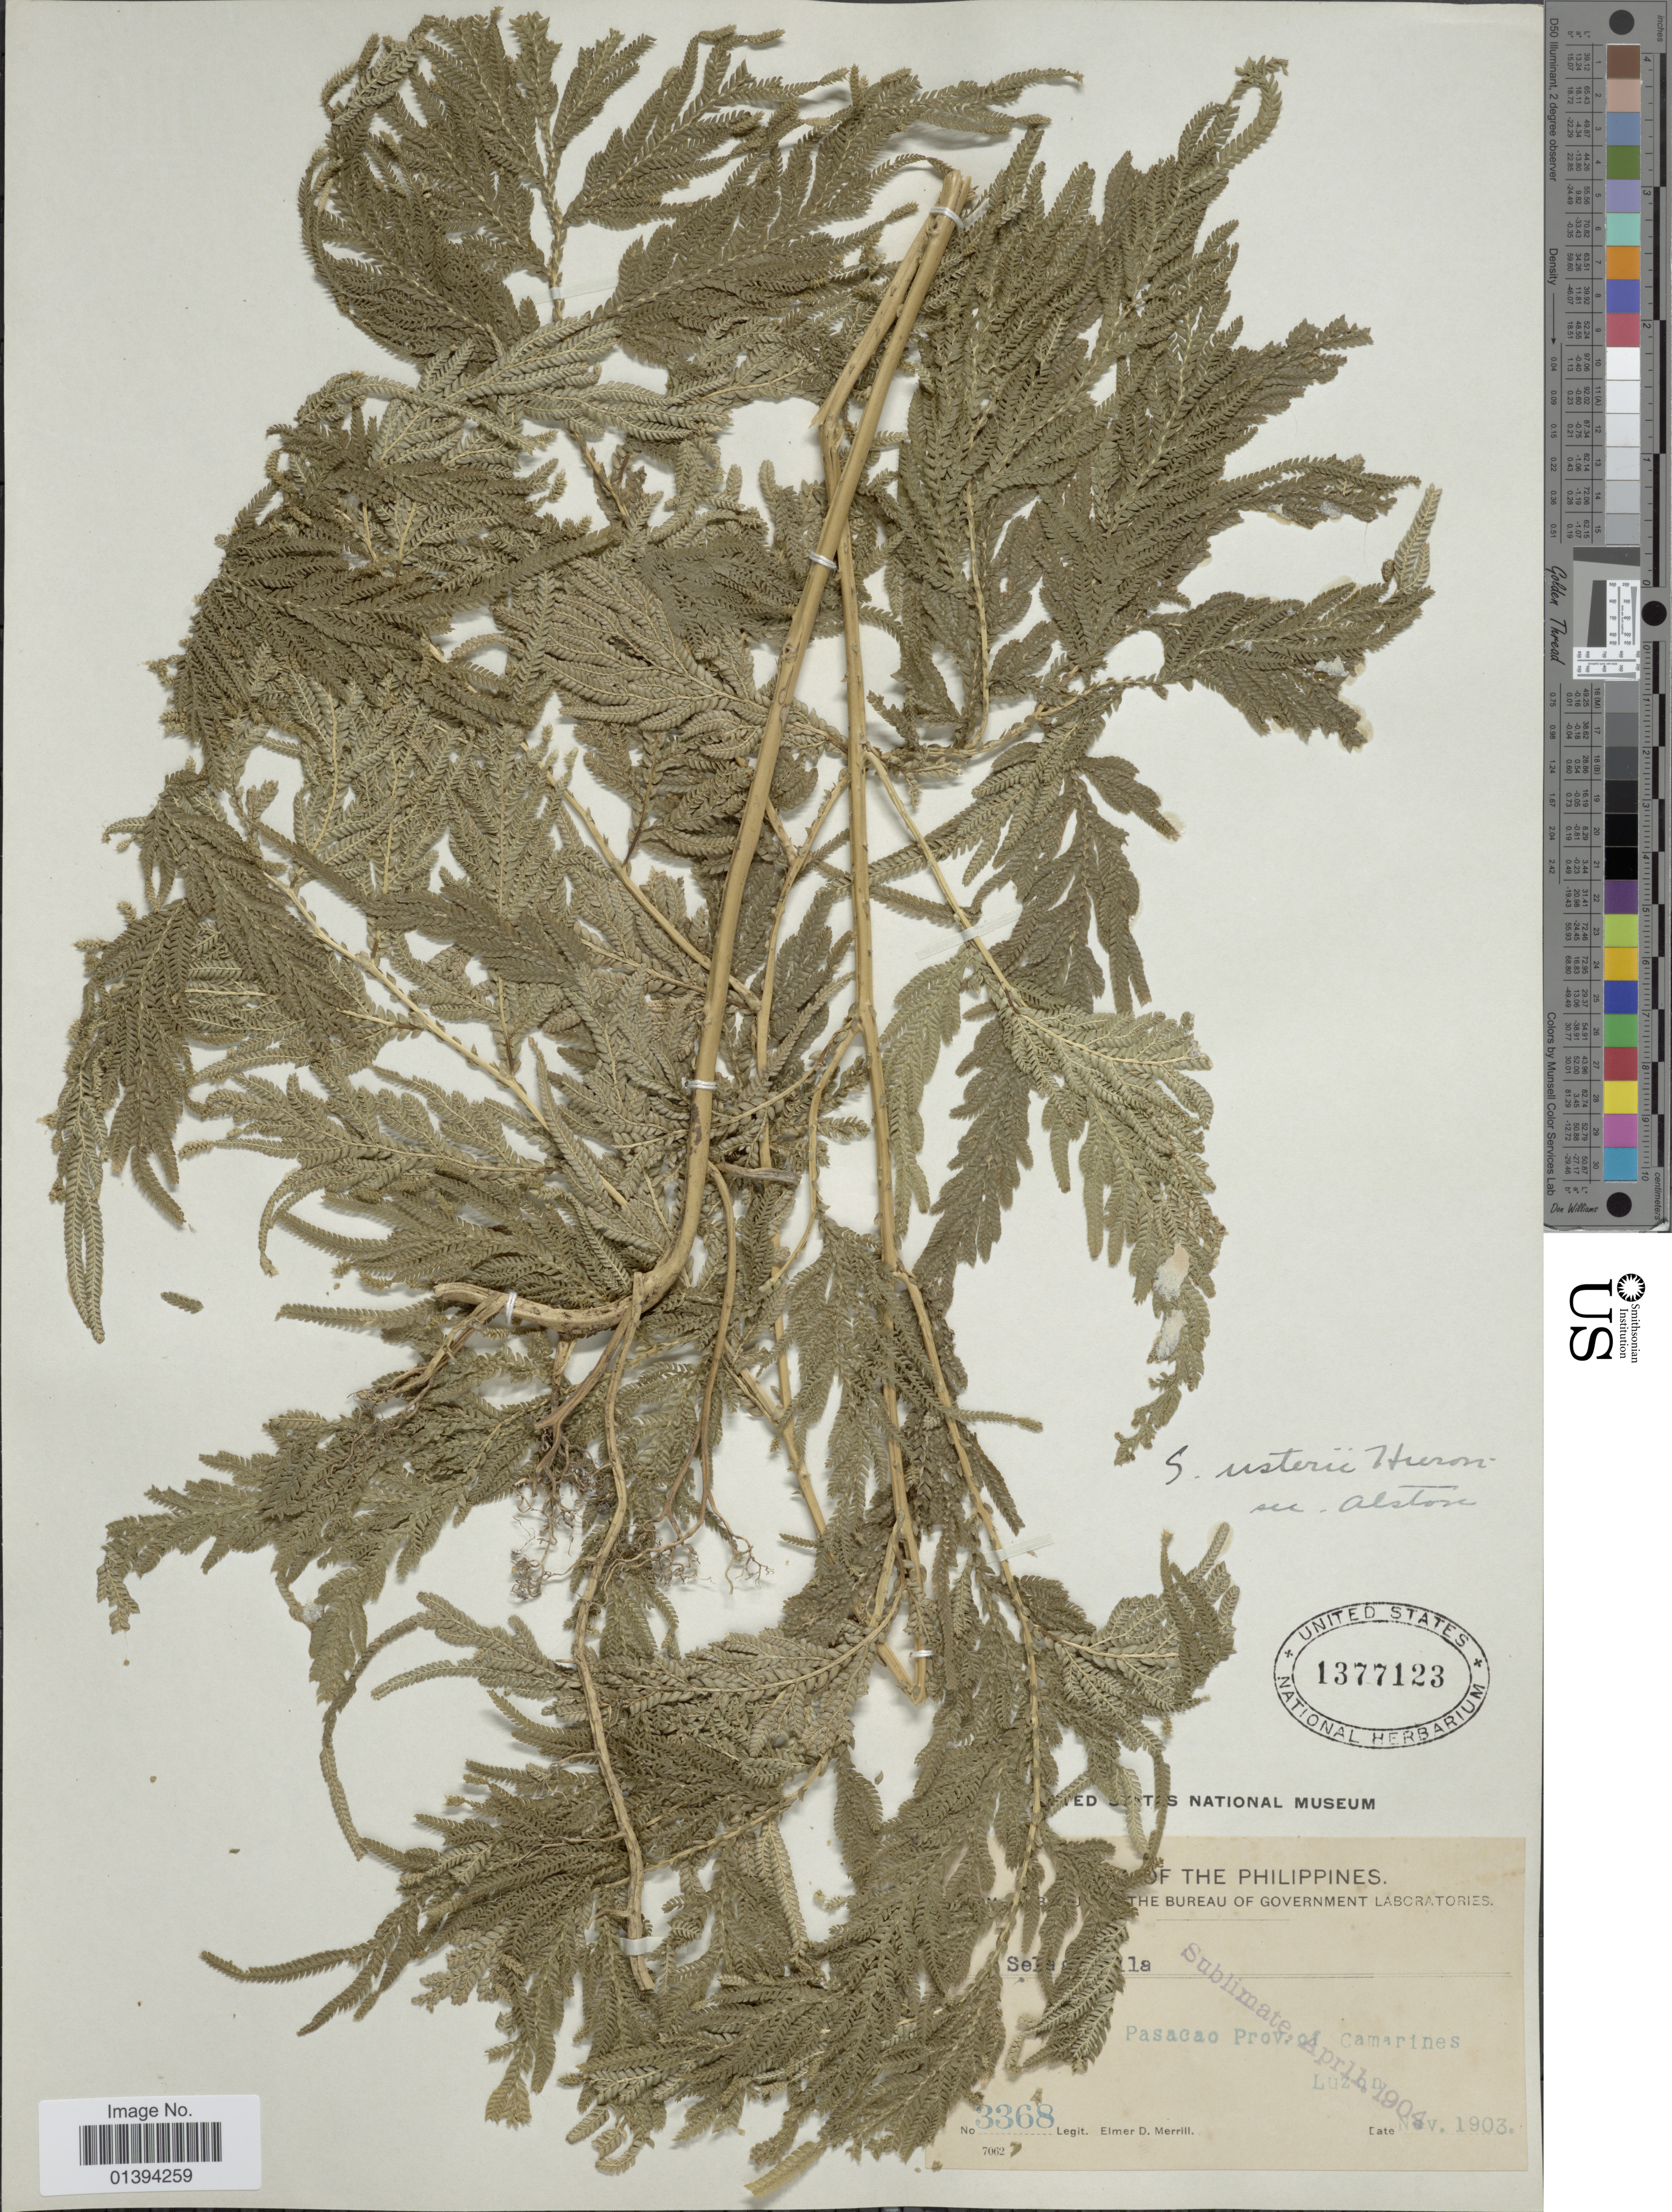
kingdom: Plantae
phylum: Tracheophyta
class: Lycopodiopsida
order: Selaginellales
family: Selaginellaceae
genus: Selaginella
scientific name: Selaginella usterii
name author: Hieron.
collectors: E. D. Merrill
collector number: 3368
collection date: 1903-11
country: Philippines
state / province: Central Luzon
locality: Pasacao prov. of Camarines, Luzon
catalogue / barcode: US 1377123